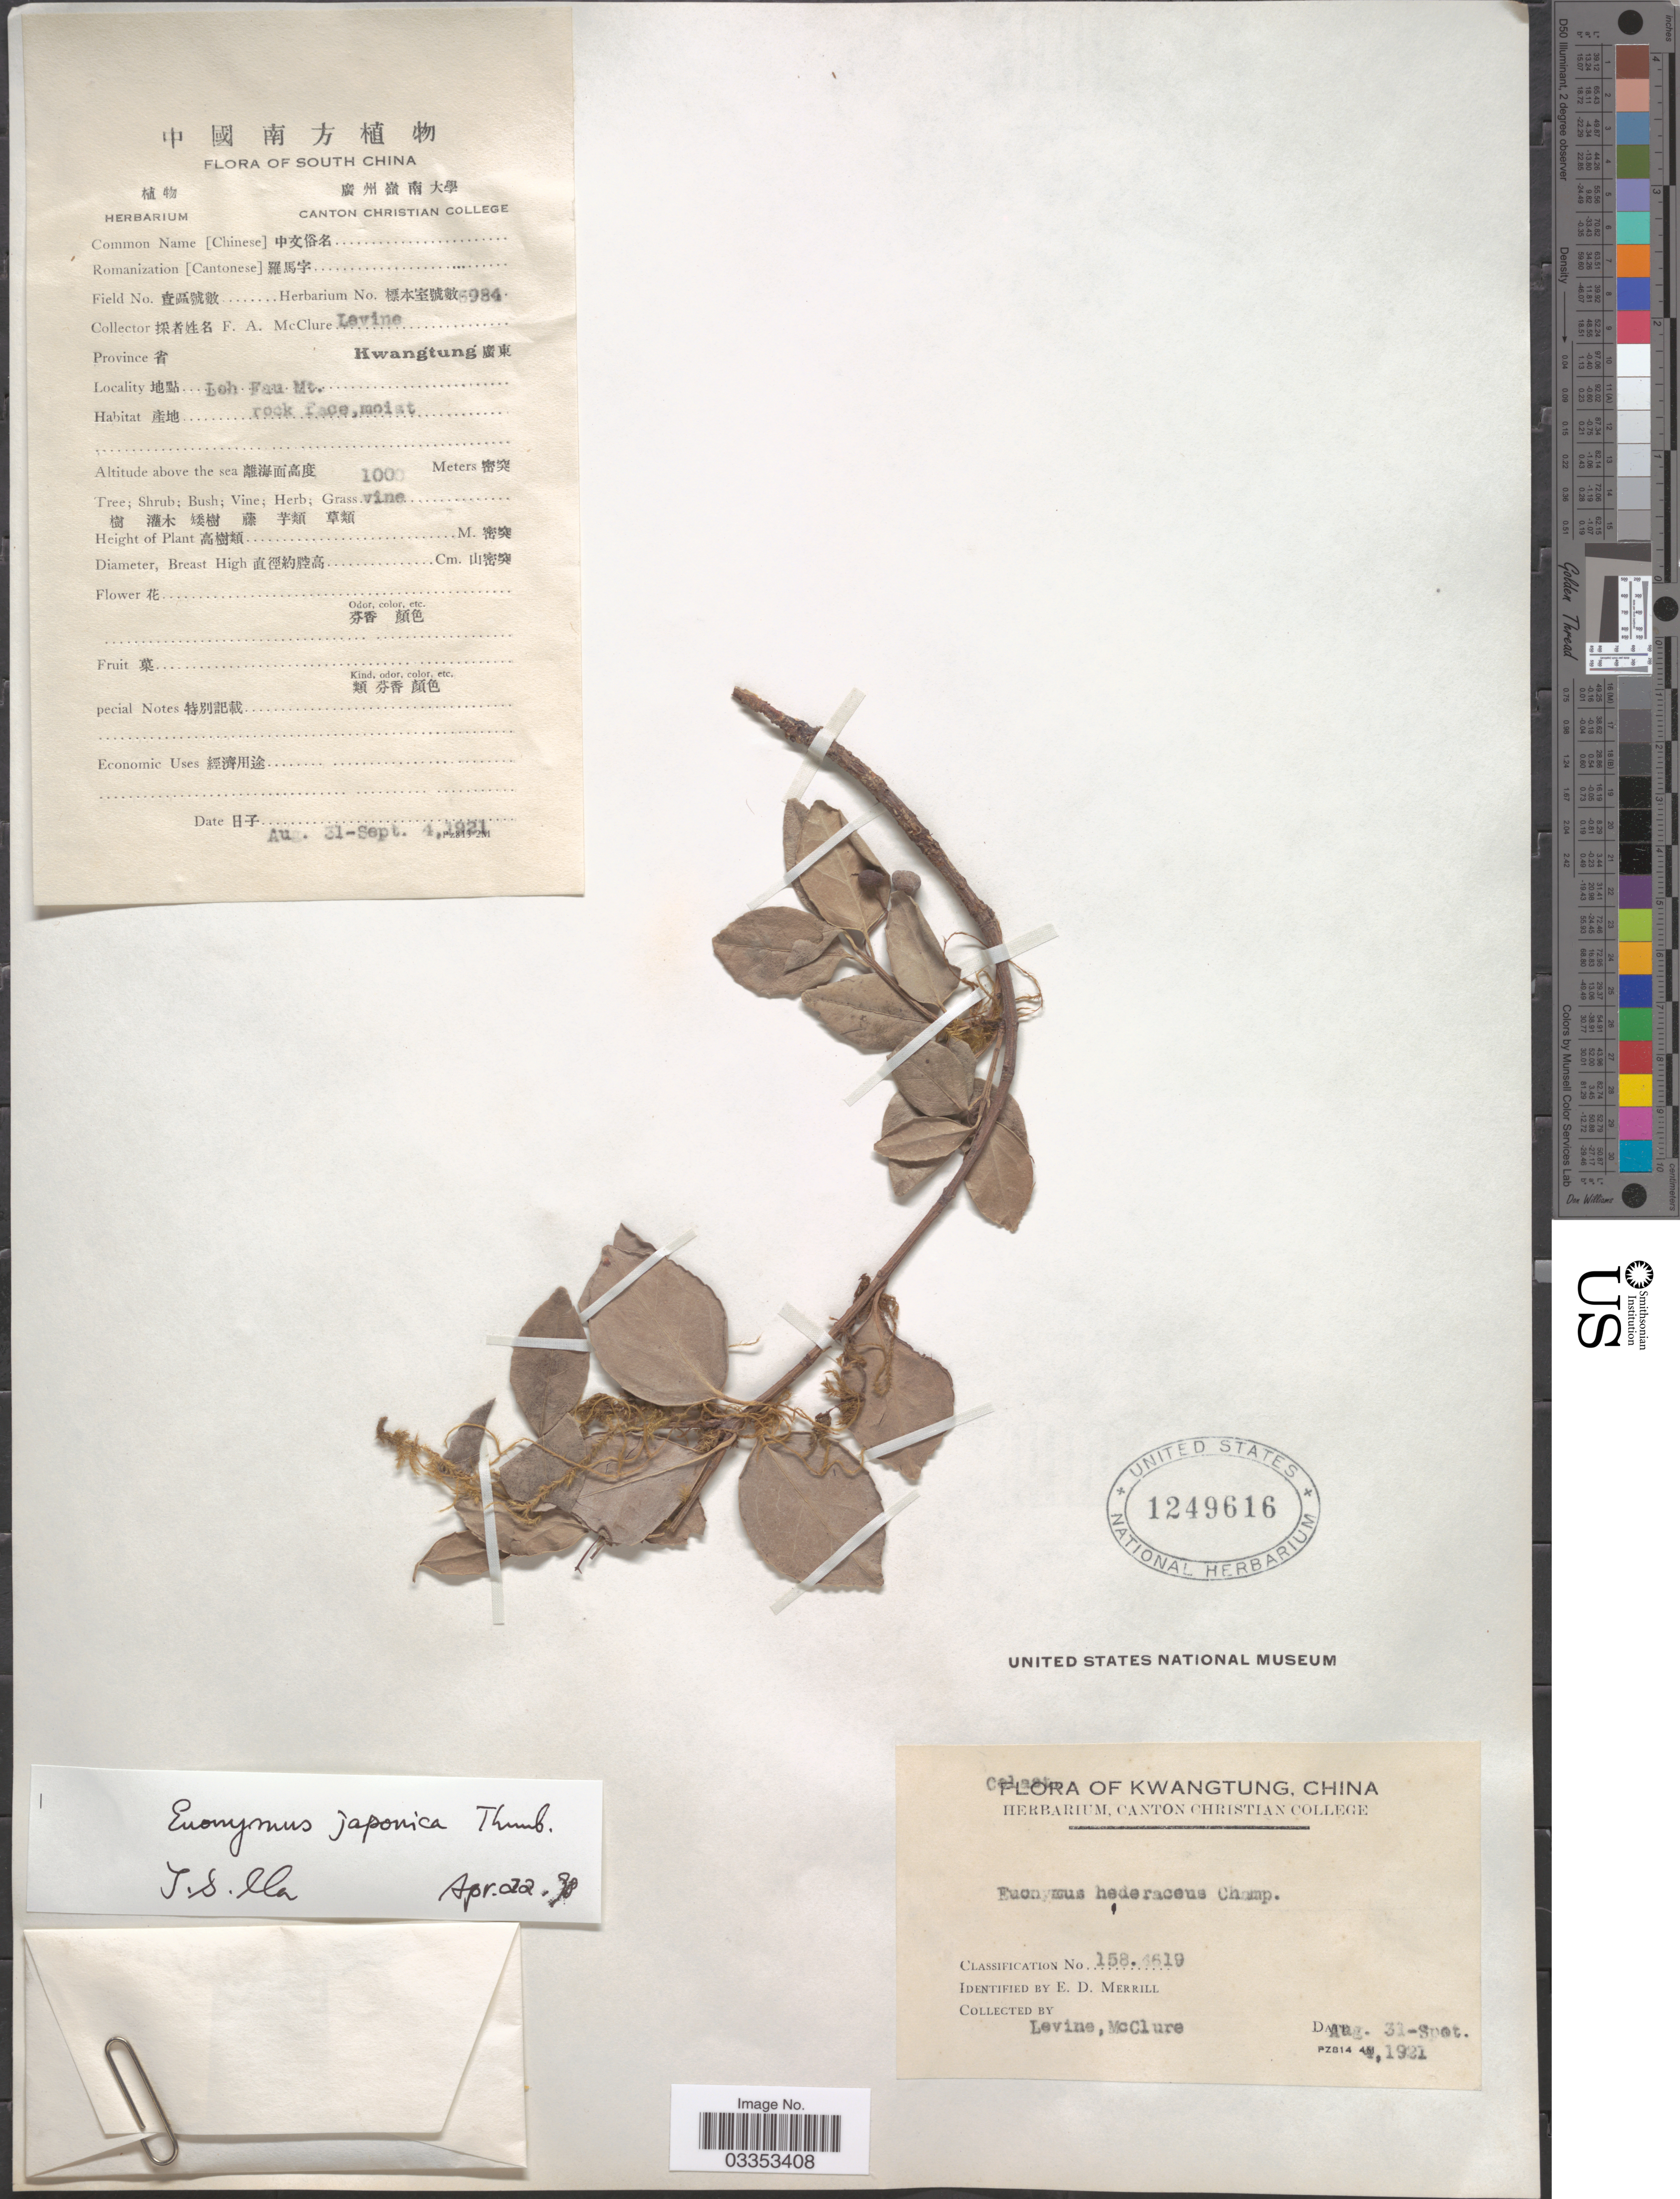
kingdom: Plantae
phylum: Tracheophyta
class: Magnoliopsida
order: Celastrales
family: Celastraceae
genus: Euonymus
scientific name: Euonymus japonicus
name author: Thunb.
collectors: F. A. McClure & -. Levine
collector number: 5984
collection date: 1921-08-31/1921-09-01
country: China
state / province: Guangdong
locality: South China. Loh Fau Mt.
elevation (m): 1000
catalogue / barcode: US 1249616